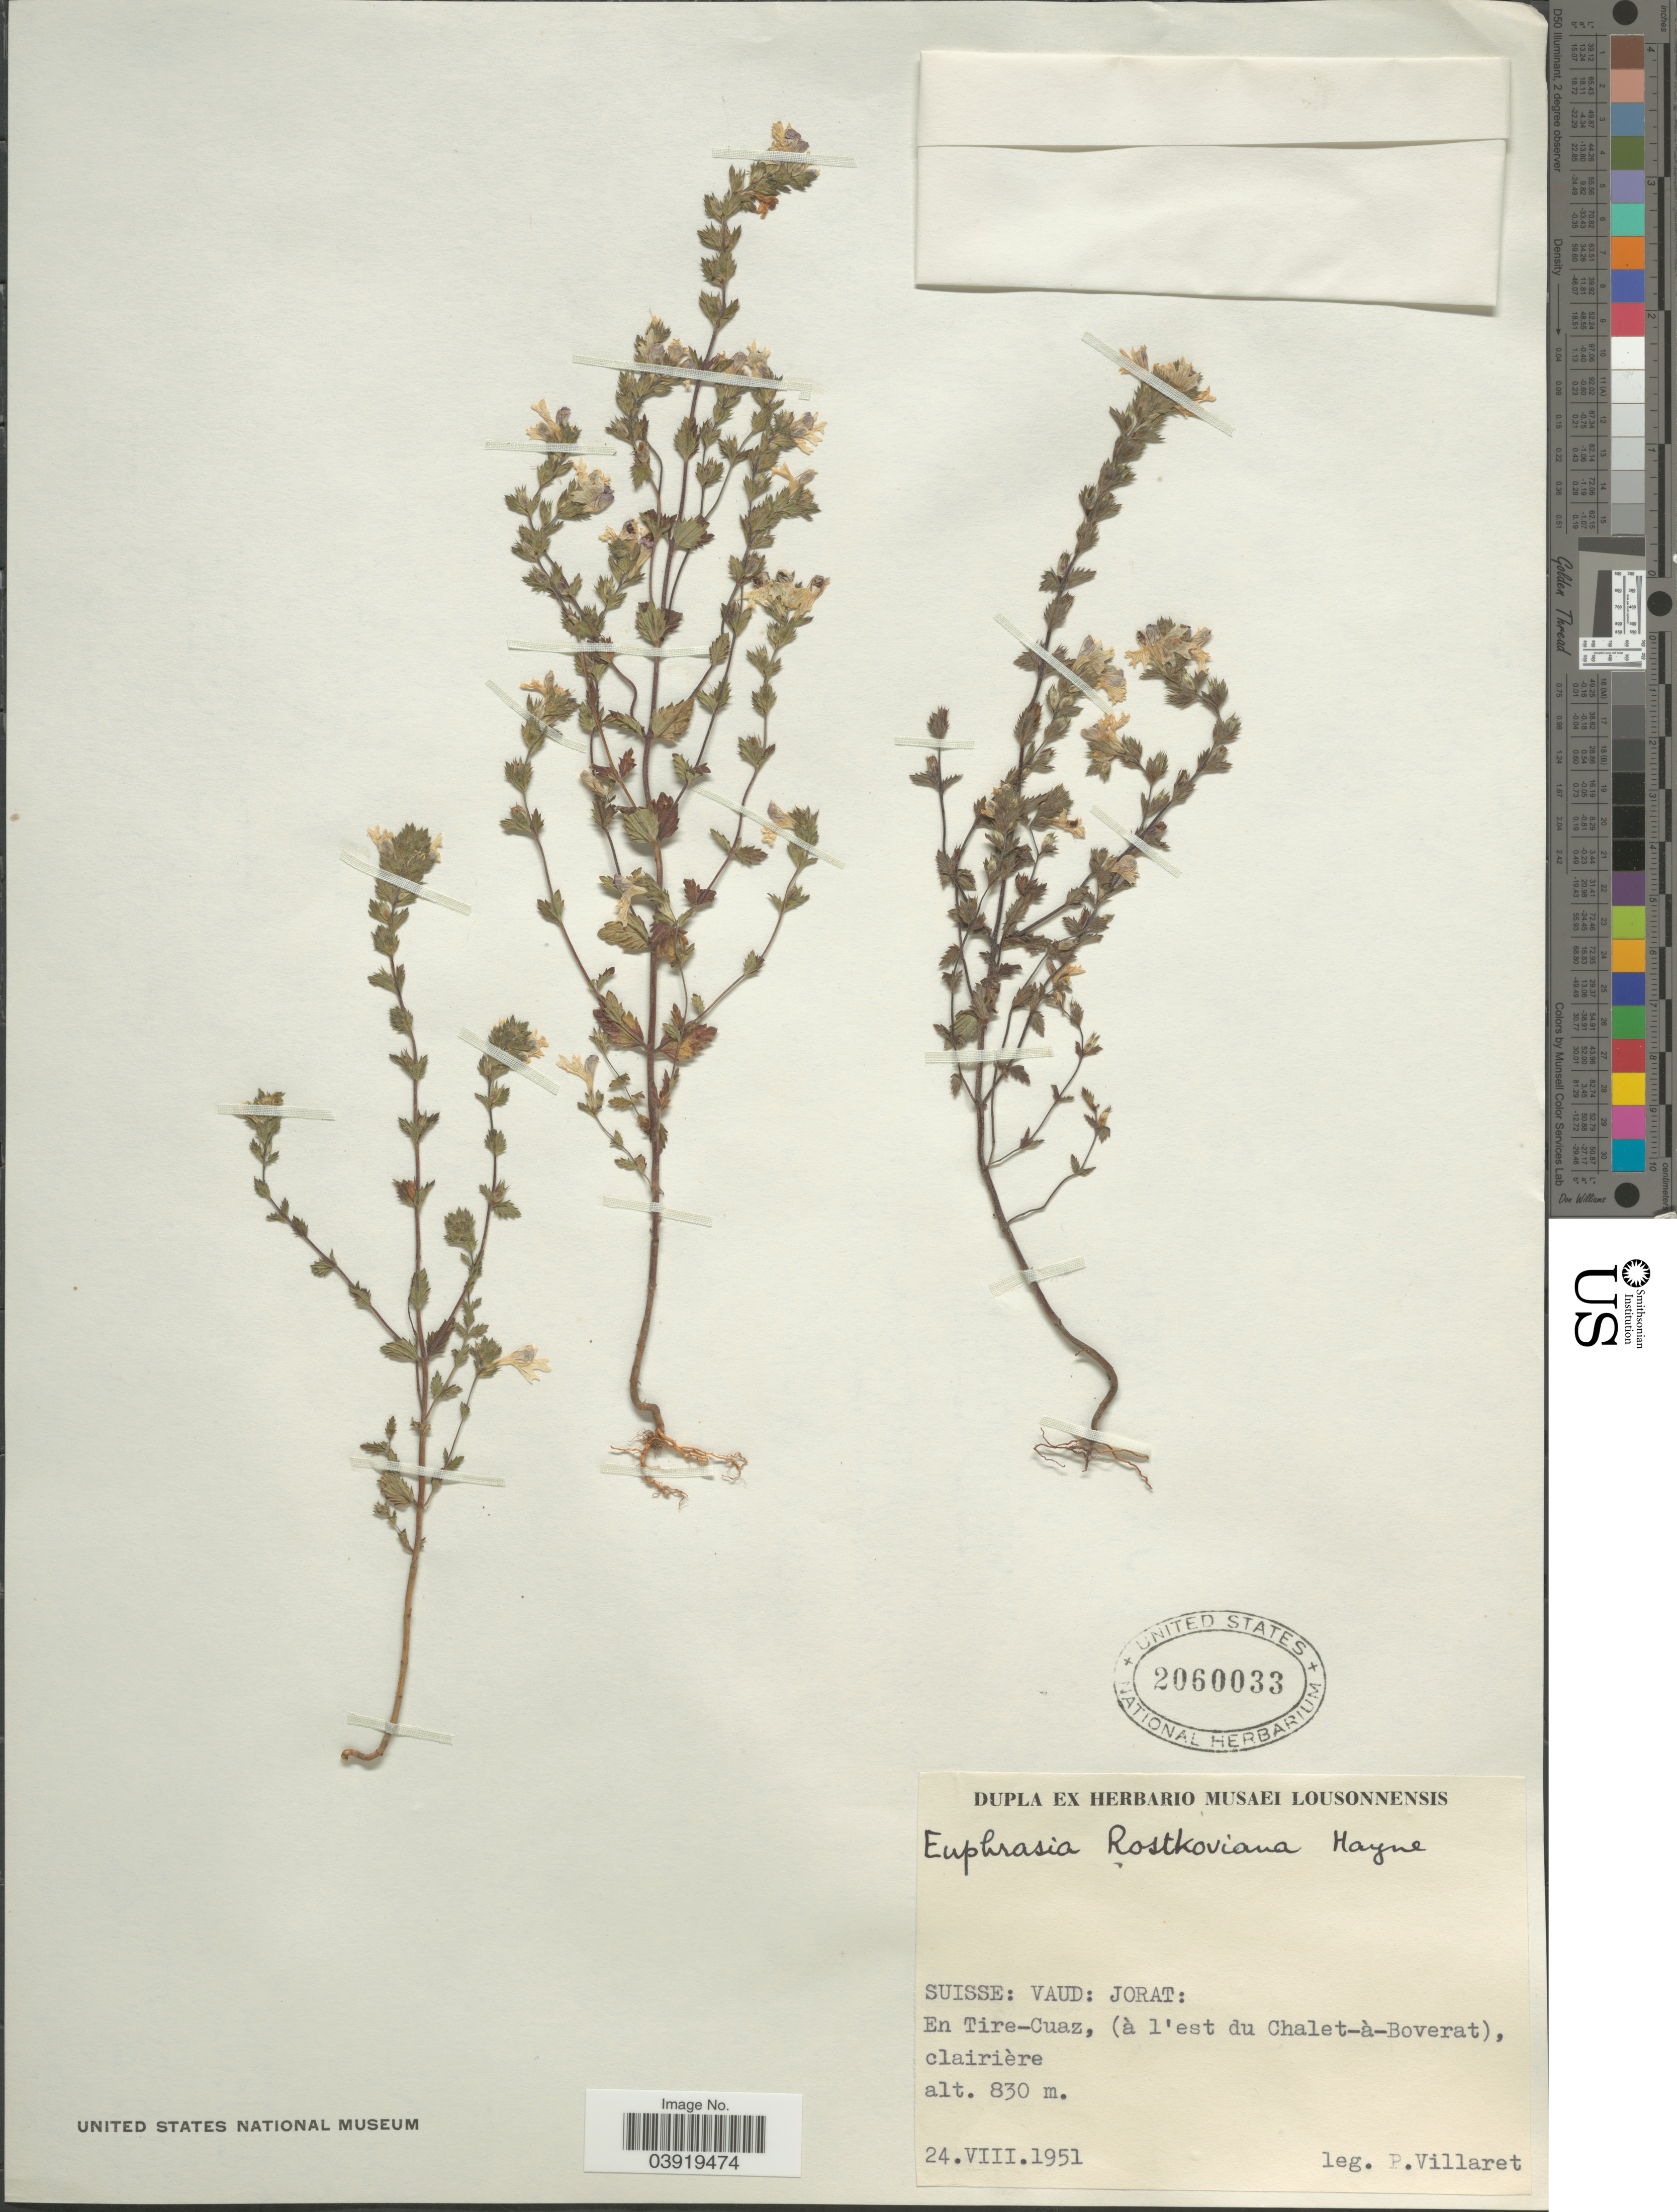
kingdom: Plantae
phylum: Tracheophyta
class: Magnoliopsida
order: Lamiales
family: Orobanchaceae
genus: Euphrasia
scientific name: Euphrasia rostkoviana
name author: Hayne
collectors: P. Villaret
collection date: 1951-08-24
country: Switzerland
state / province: Vaud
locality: Suisse: Jorat. En Tire-Cuaz, (à l'est du Chalet-à-Boverat), clairière.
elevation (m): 830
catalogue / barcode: US 2060033